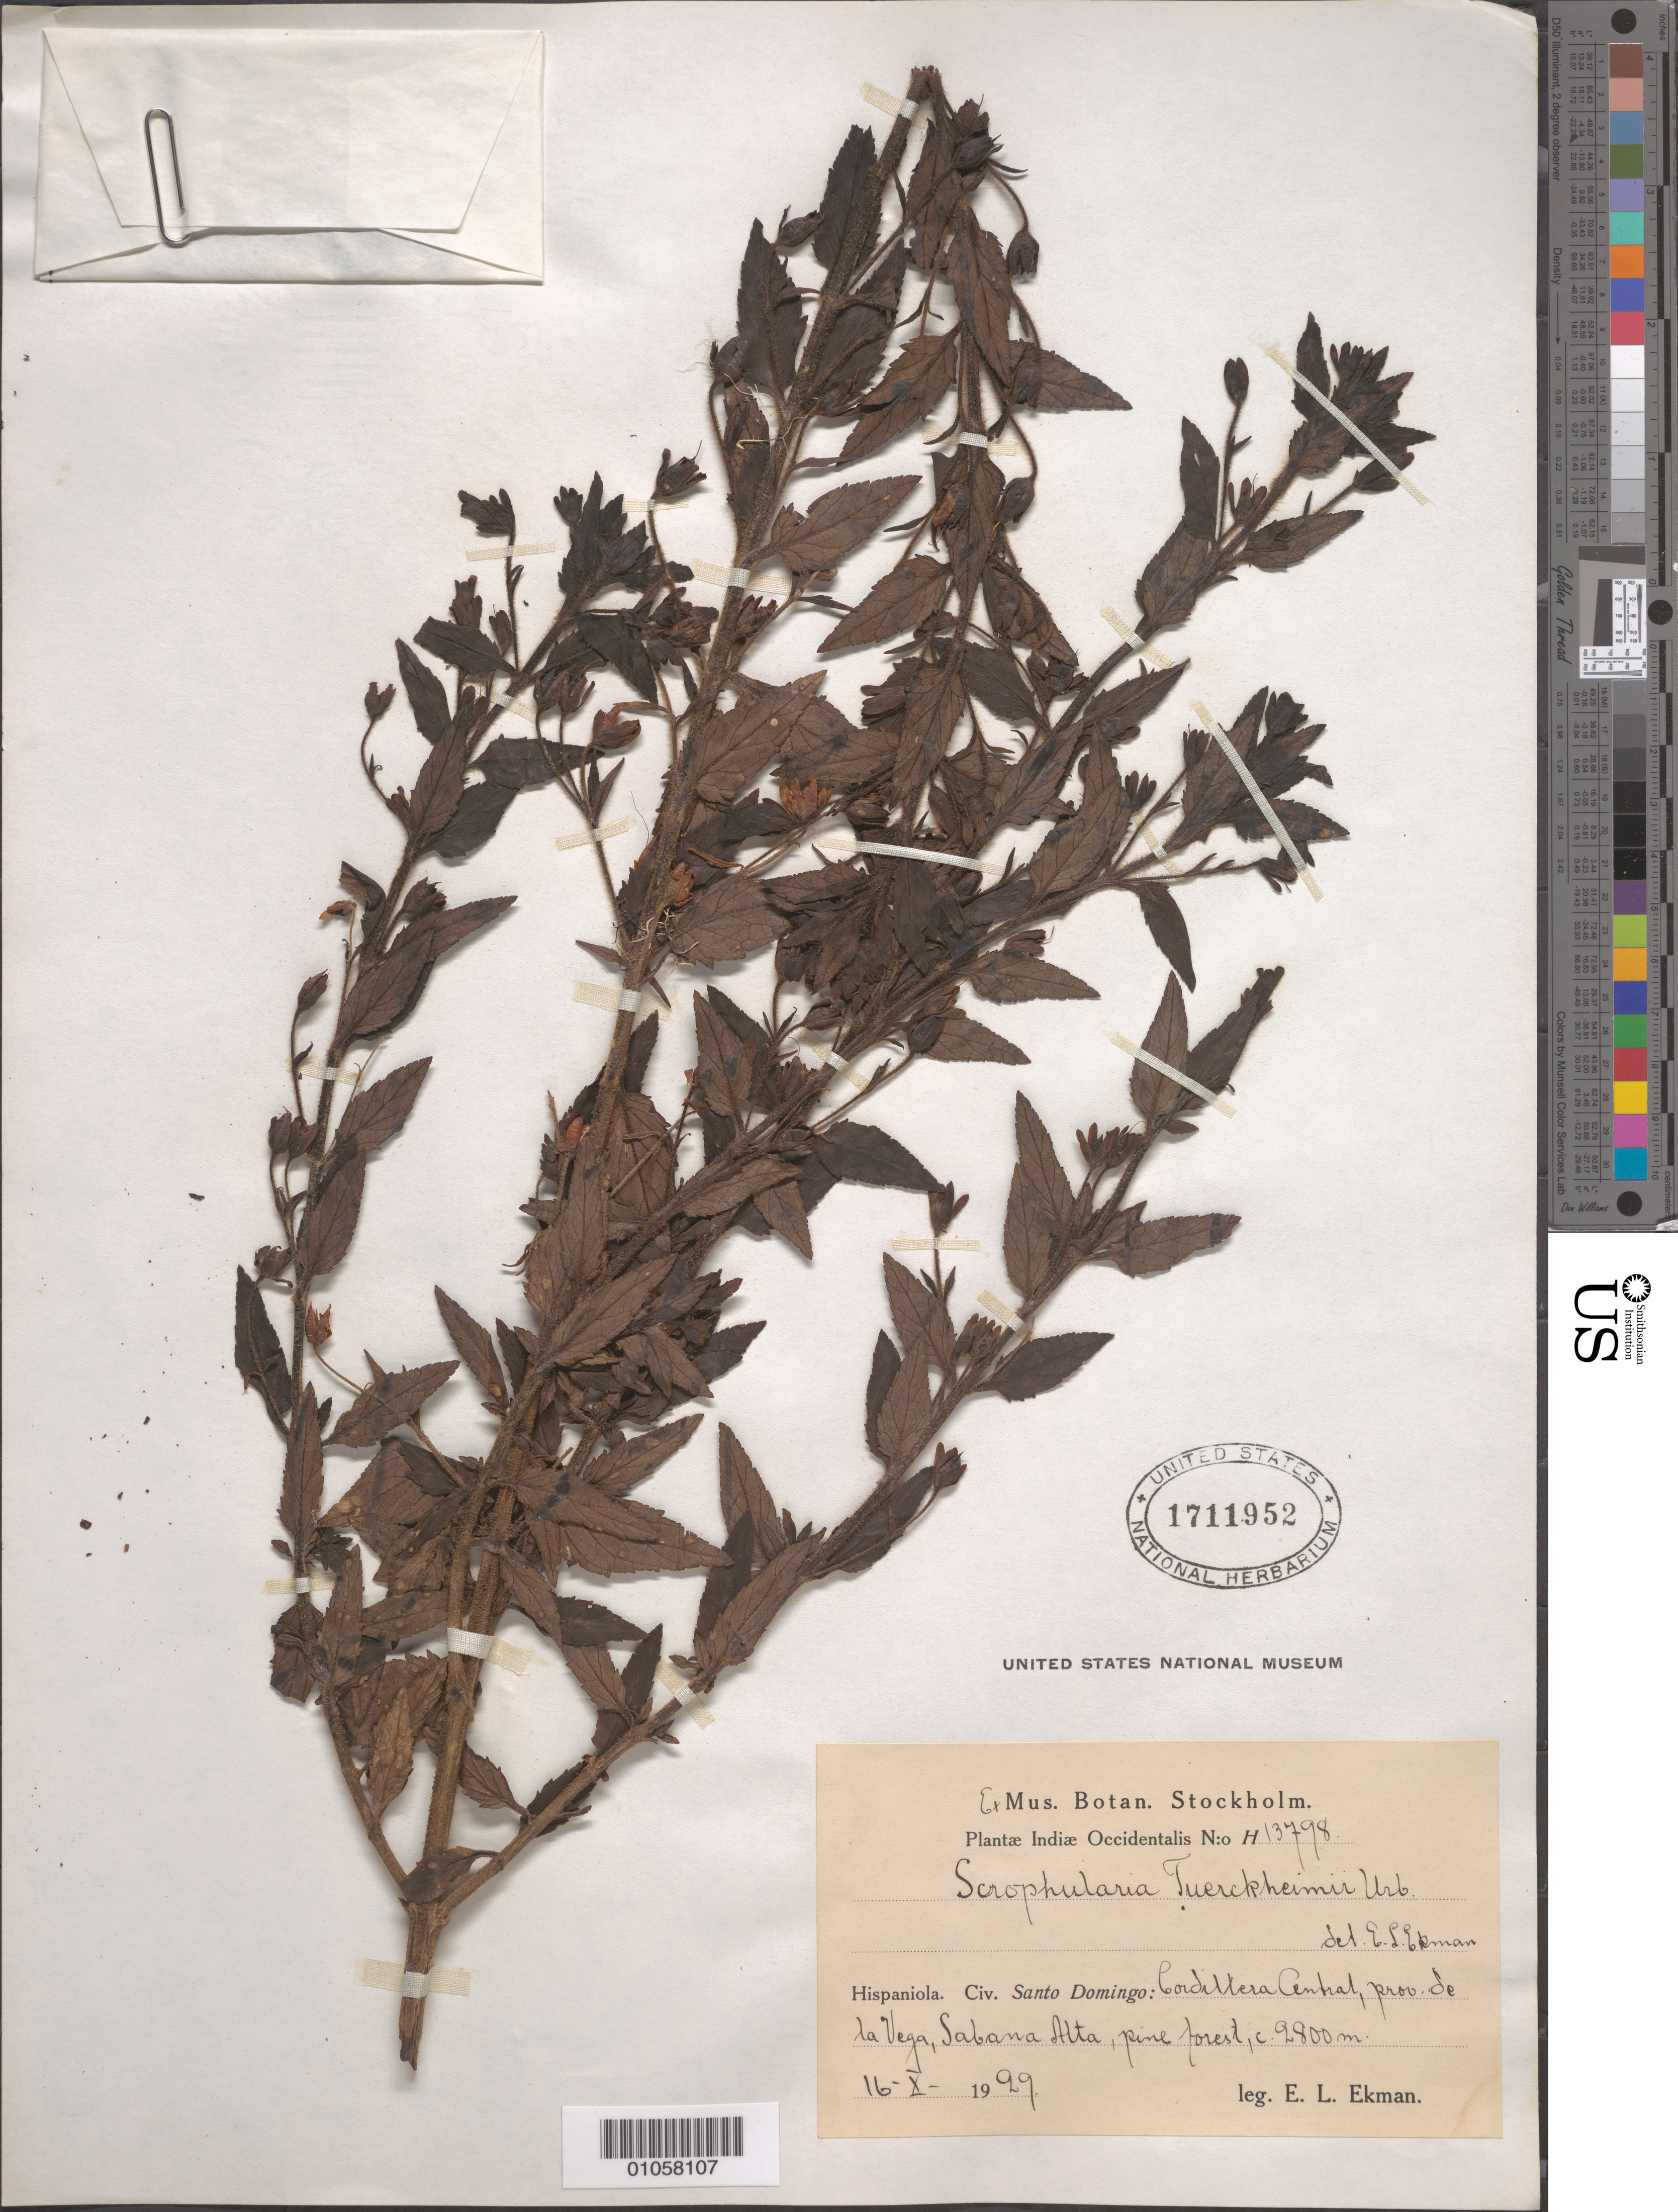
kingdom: Plantae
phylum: Tracheophyta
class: Magnoliopsida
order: Lamiales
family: Scrophulariaceae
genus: Scrophularia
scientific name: Scrophularia tuerckheimii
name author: Urb.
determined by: Ekman, E. L.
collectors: E. L. Ekman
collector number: H 13798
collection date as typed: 16 Oct 1929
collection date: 1929-10-16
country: Dominican Republic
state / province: La Vega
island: Hispaniola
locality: Cordillera Central, Sabana Alta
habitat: Pine forest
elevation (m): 2800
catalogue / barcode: US 1711952